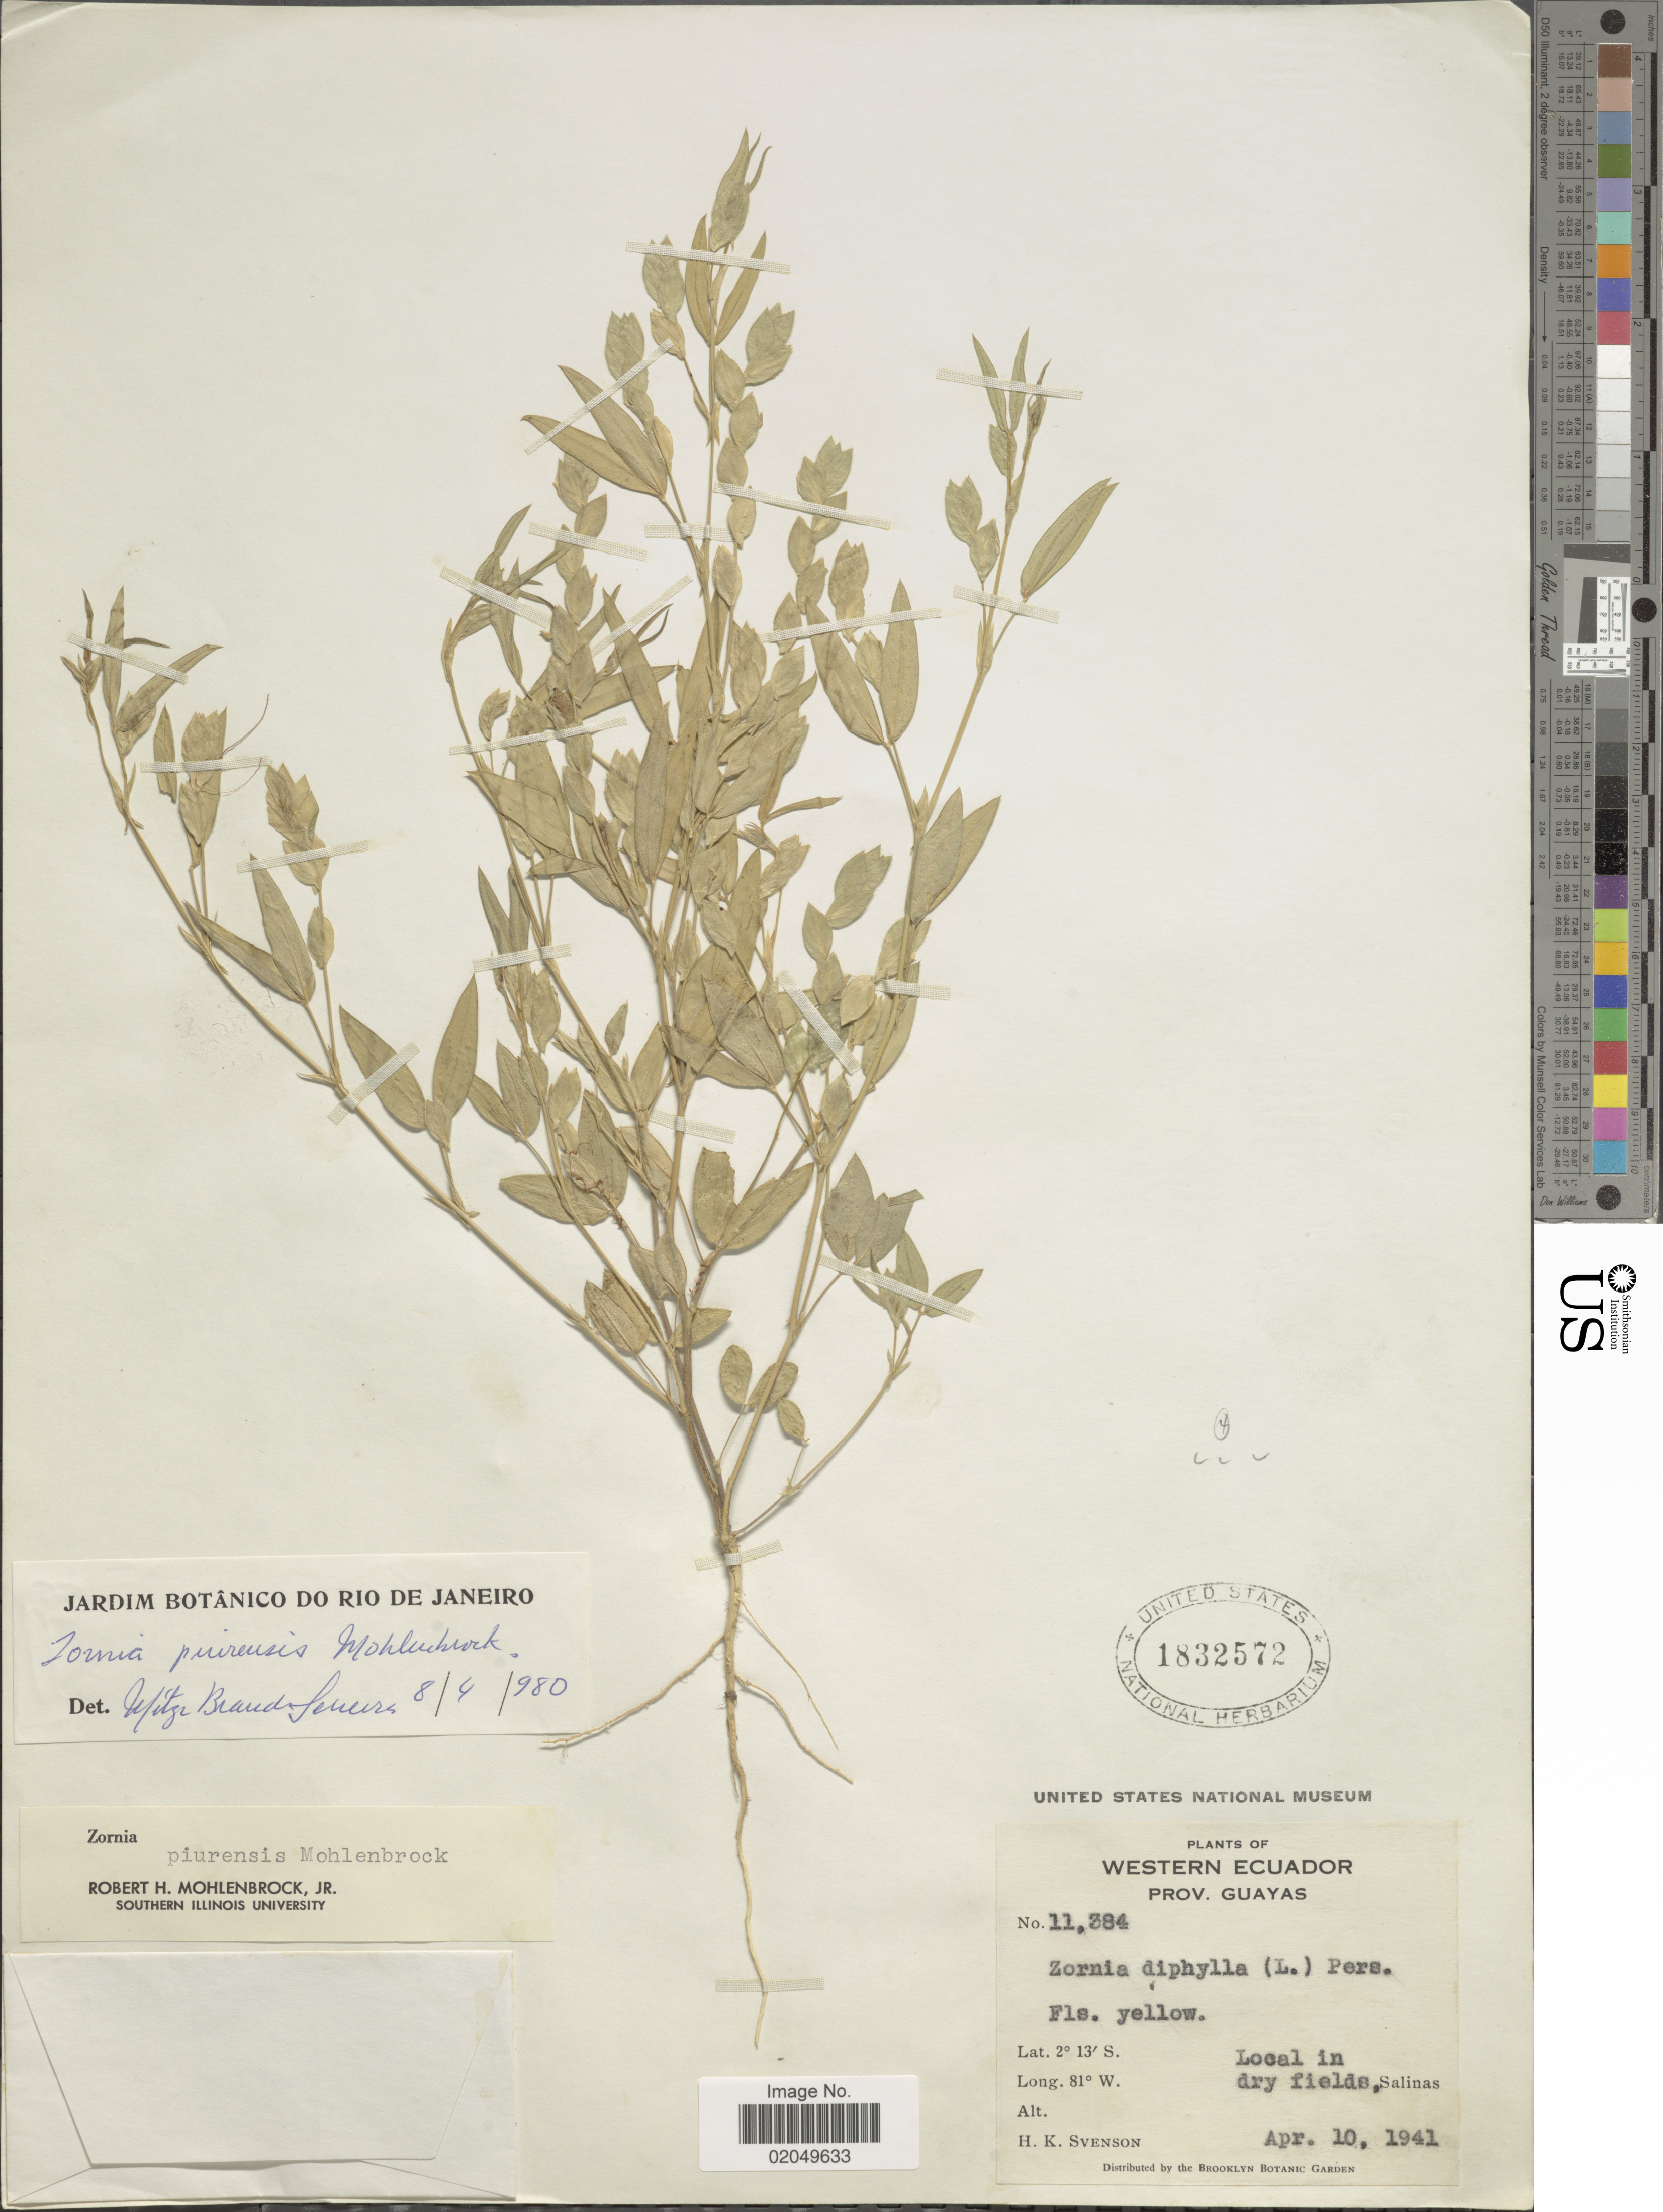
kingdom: Plantae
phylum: Tracheophyta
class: Magnoliopsida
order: Fabales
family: Fabaceae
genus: Zornia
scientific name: Zornia piurensis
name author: Mohlenbr.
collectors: H. K. Svenson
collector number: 11384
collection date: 1941-04-10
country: Ecuador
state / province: Guayas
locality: Western Ecuador. Local in dry fields, Salinas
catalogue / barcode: US 1832572